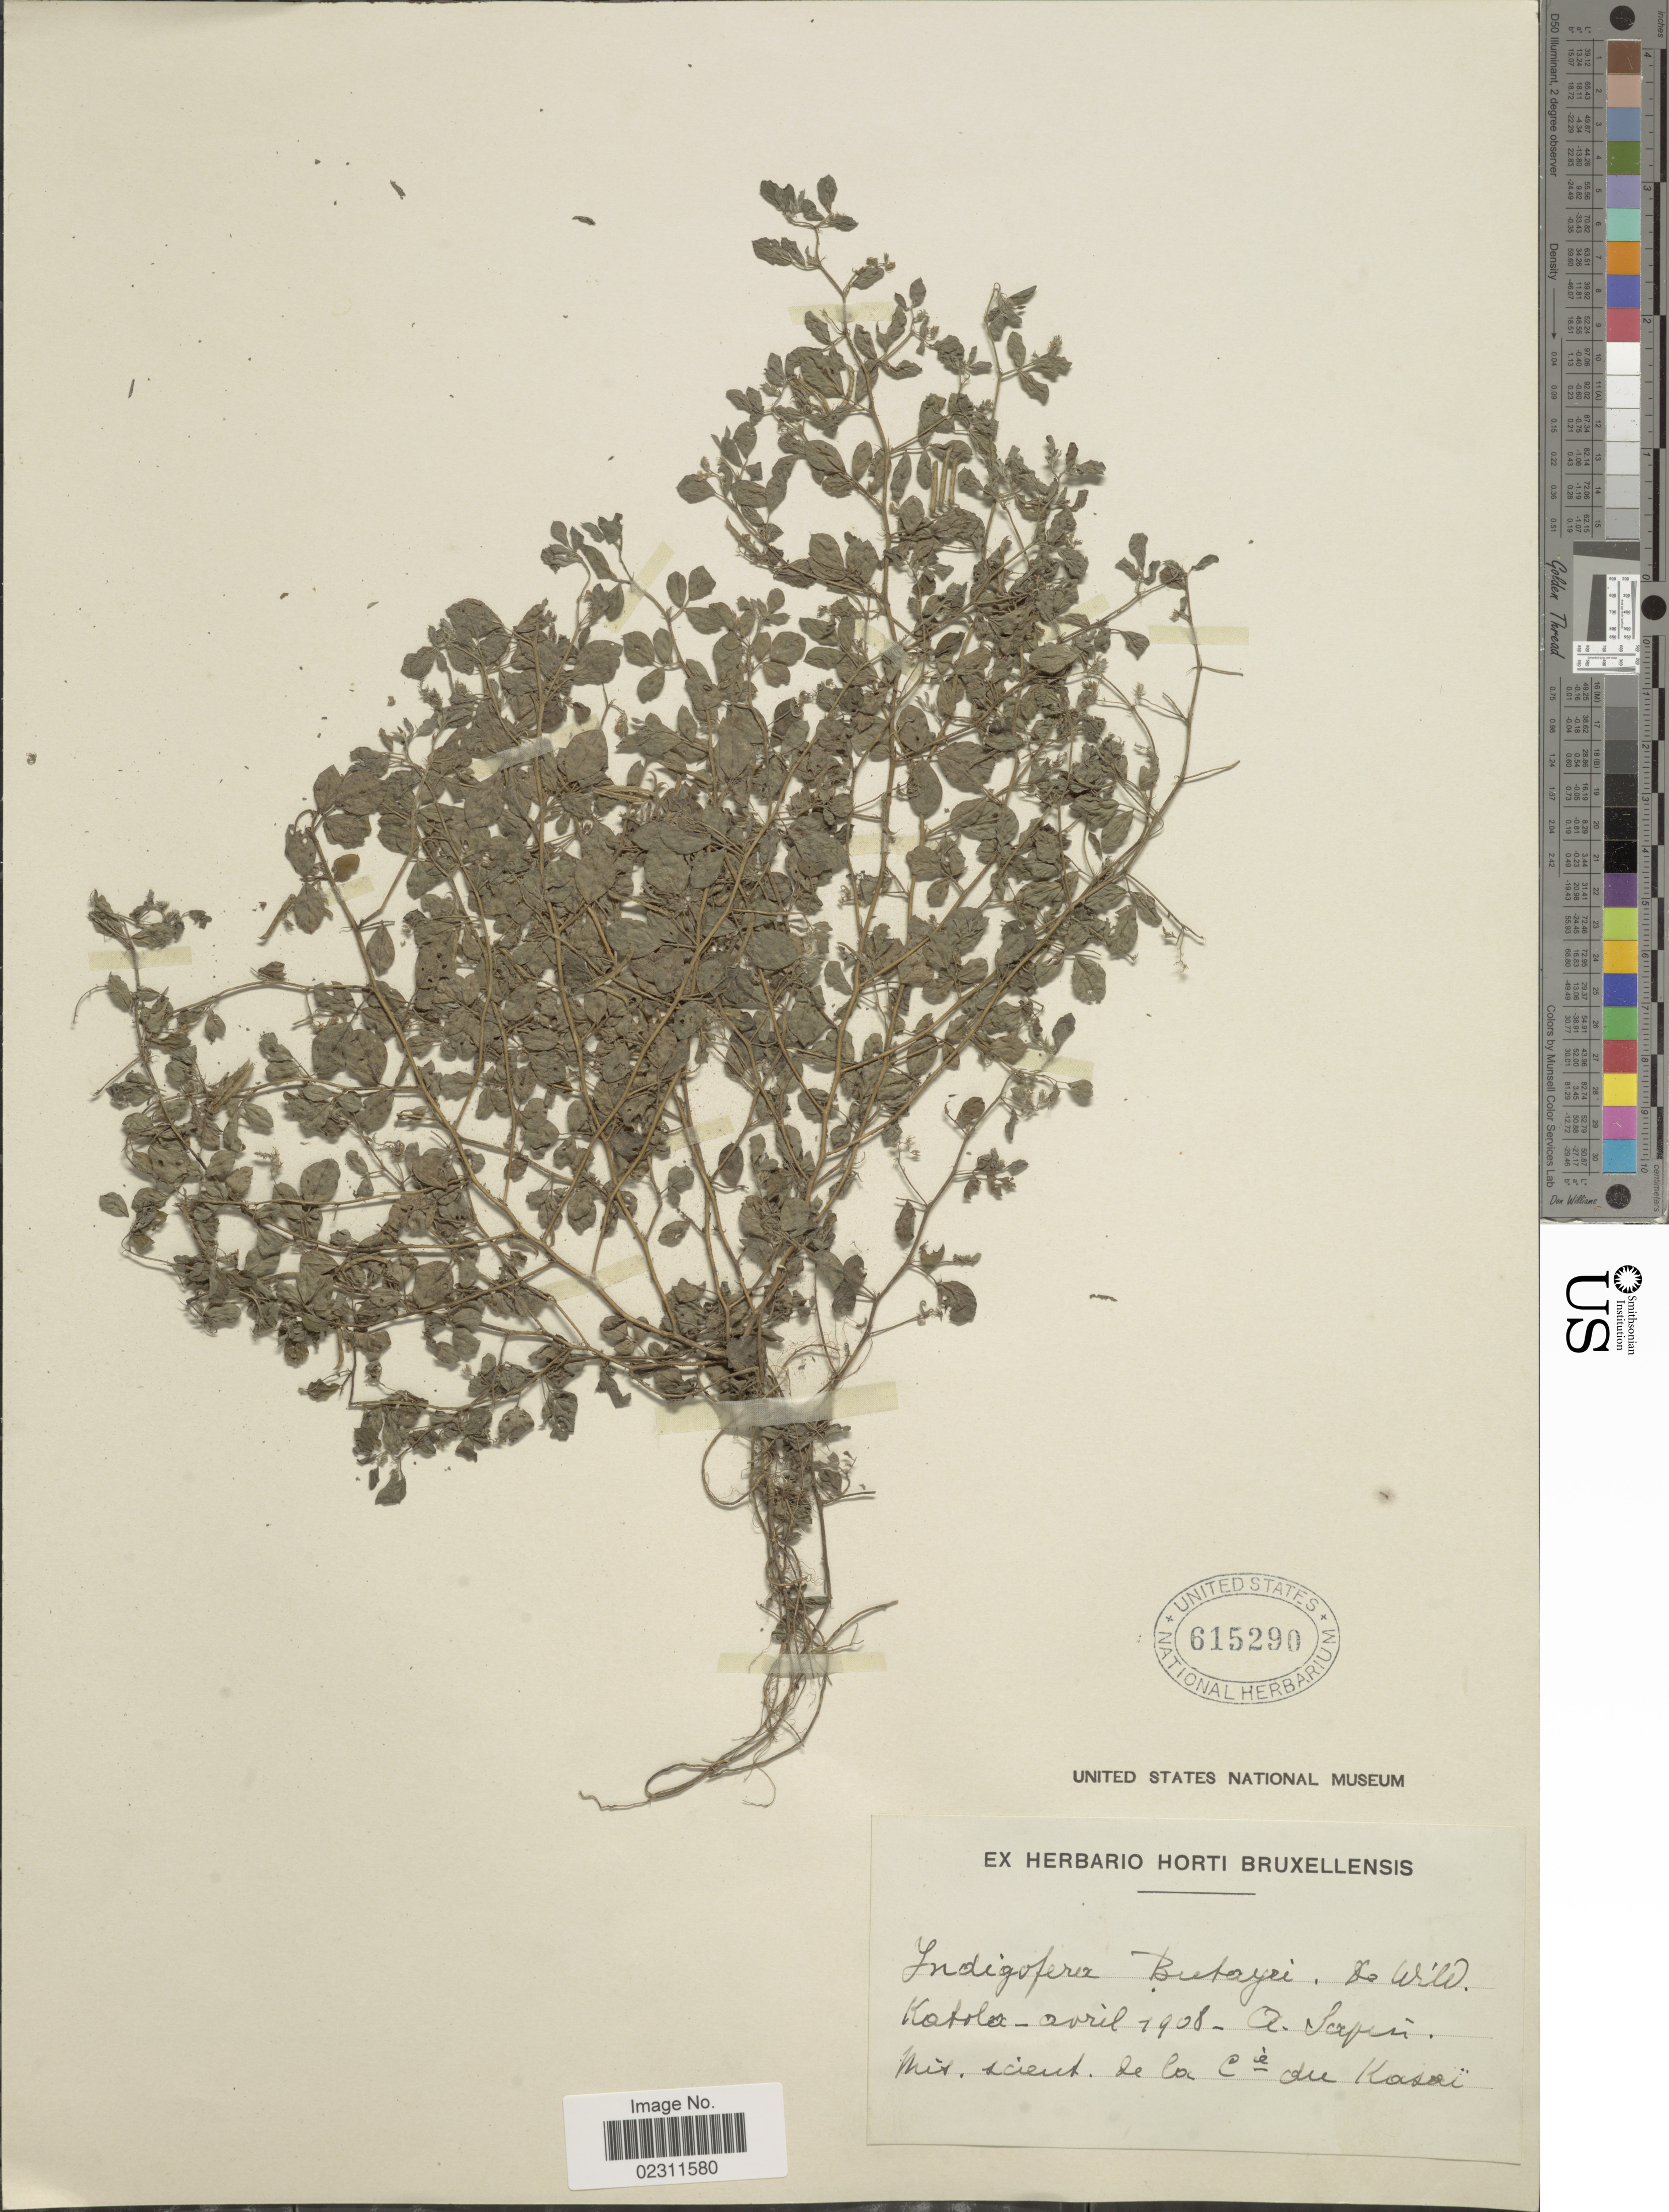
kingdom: Plantae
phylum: Tracheophyta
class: Magnoliopsida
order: Fabales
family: Fabaceae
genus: Indigofera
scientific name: Indigofera butayei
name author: De Wild.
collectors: A. Sapin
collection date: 1908-04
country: Congo, Democratic Republic of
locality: Katola, Kasai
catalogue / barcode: US 615290